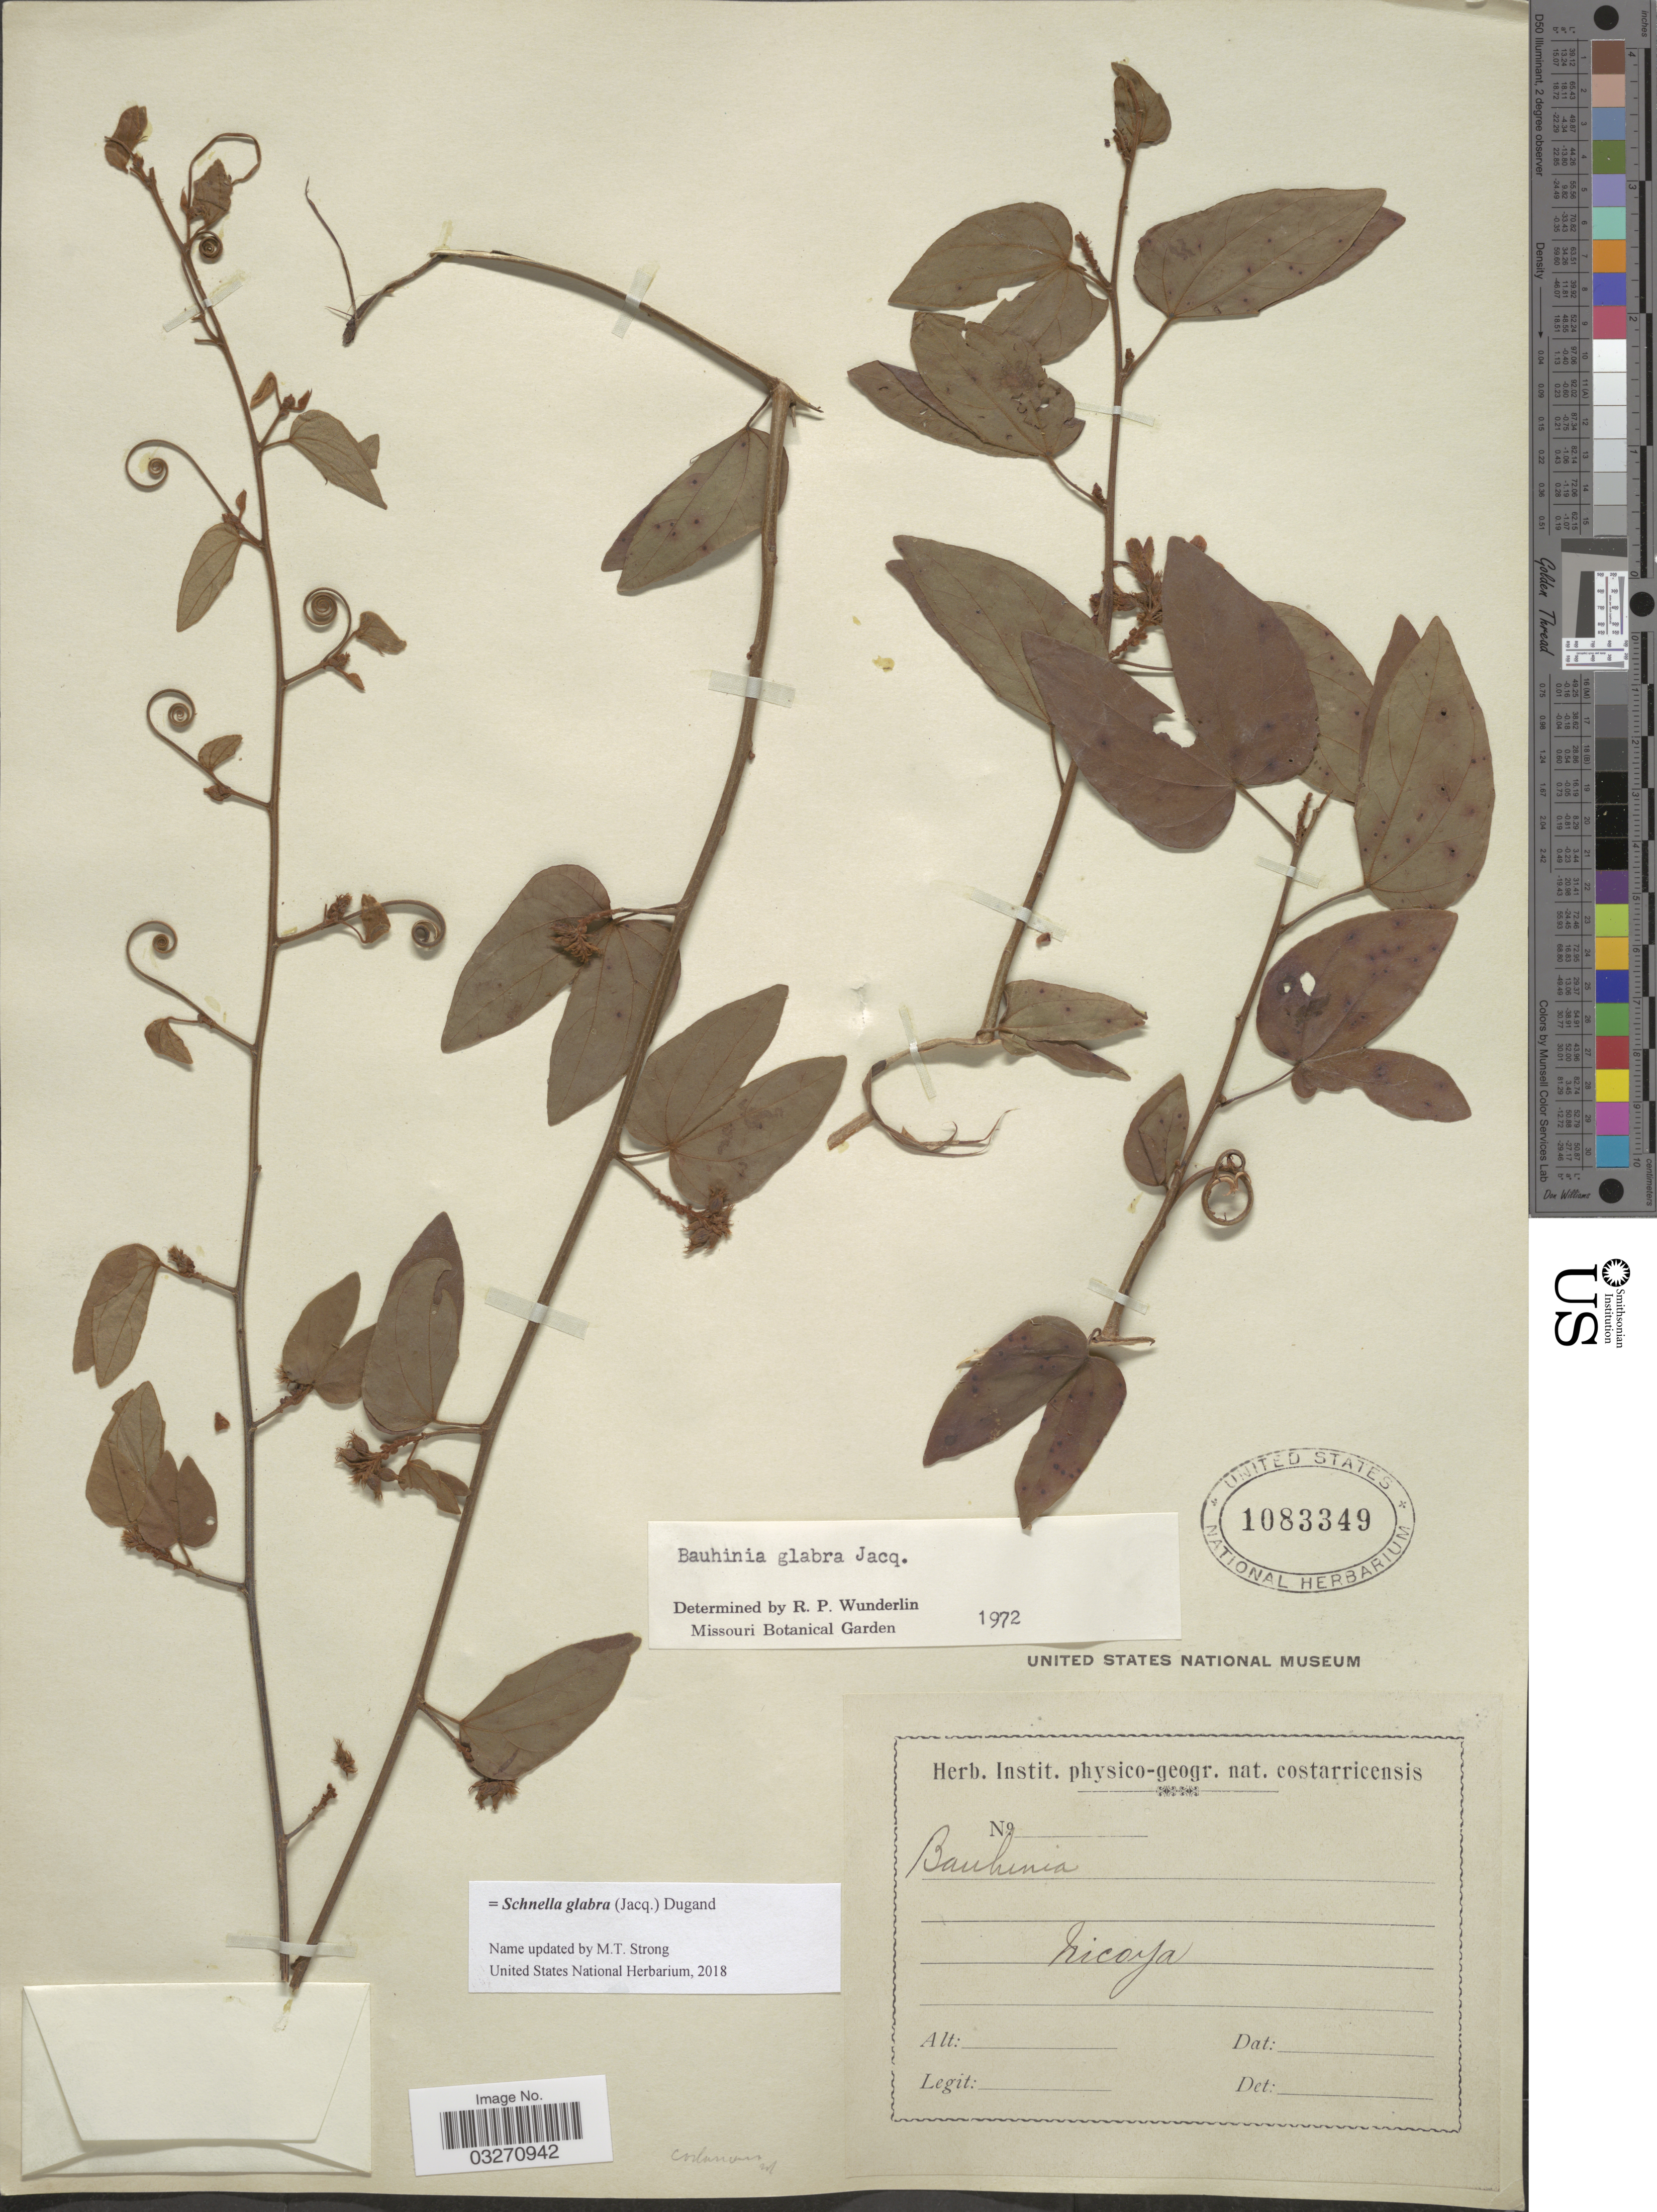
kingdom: Plantae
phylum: Tracheophyta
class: Magnoliopsida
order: Fabales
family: Fabaceae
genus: Schnella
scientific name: Schnella glabra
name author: (Jacq.) Dugand G.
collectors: ex herb. Instit. physico-geogr. nat. costarricensis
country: Costa Rica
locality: Nicoya.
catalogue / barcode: US 1083349